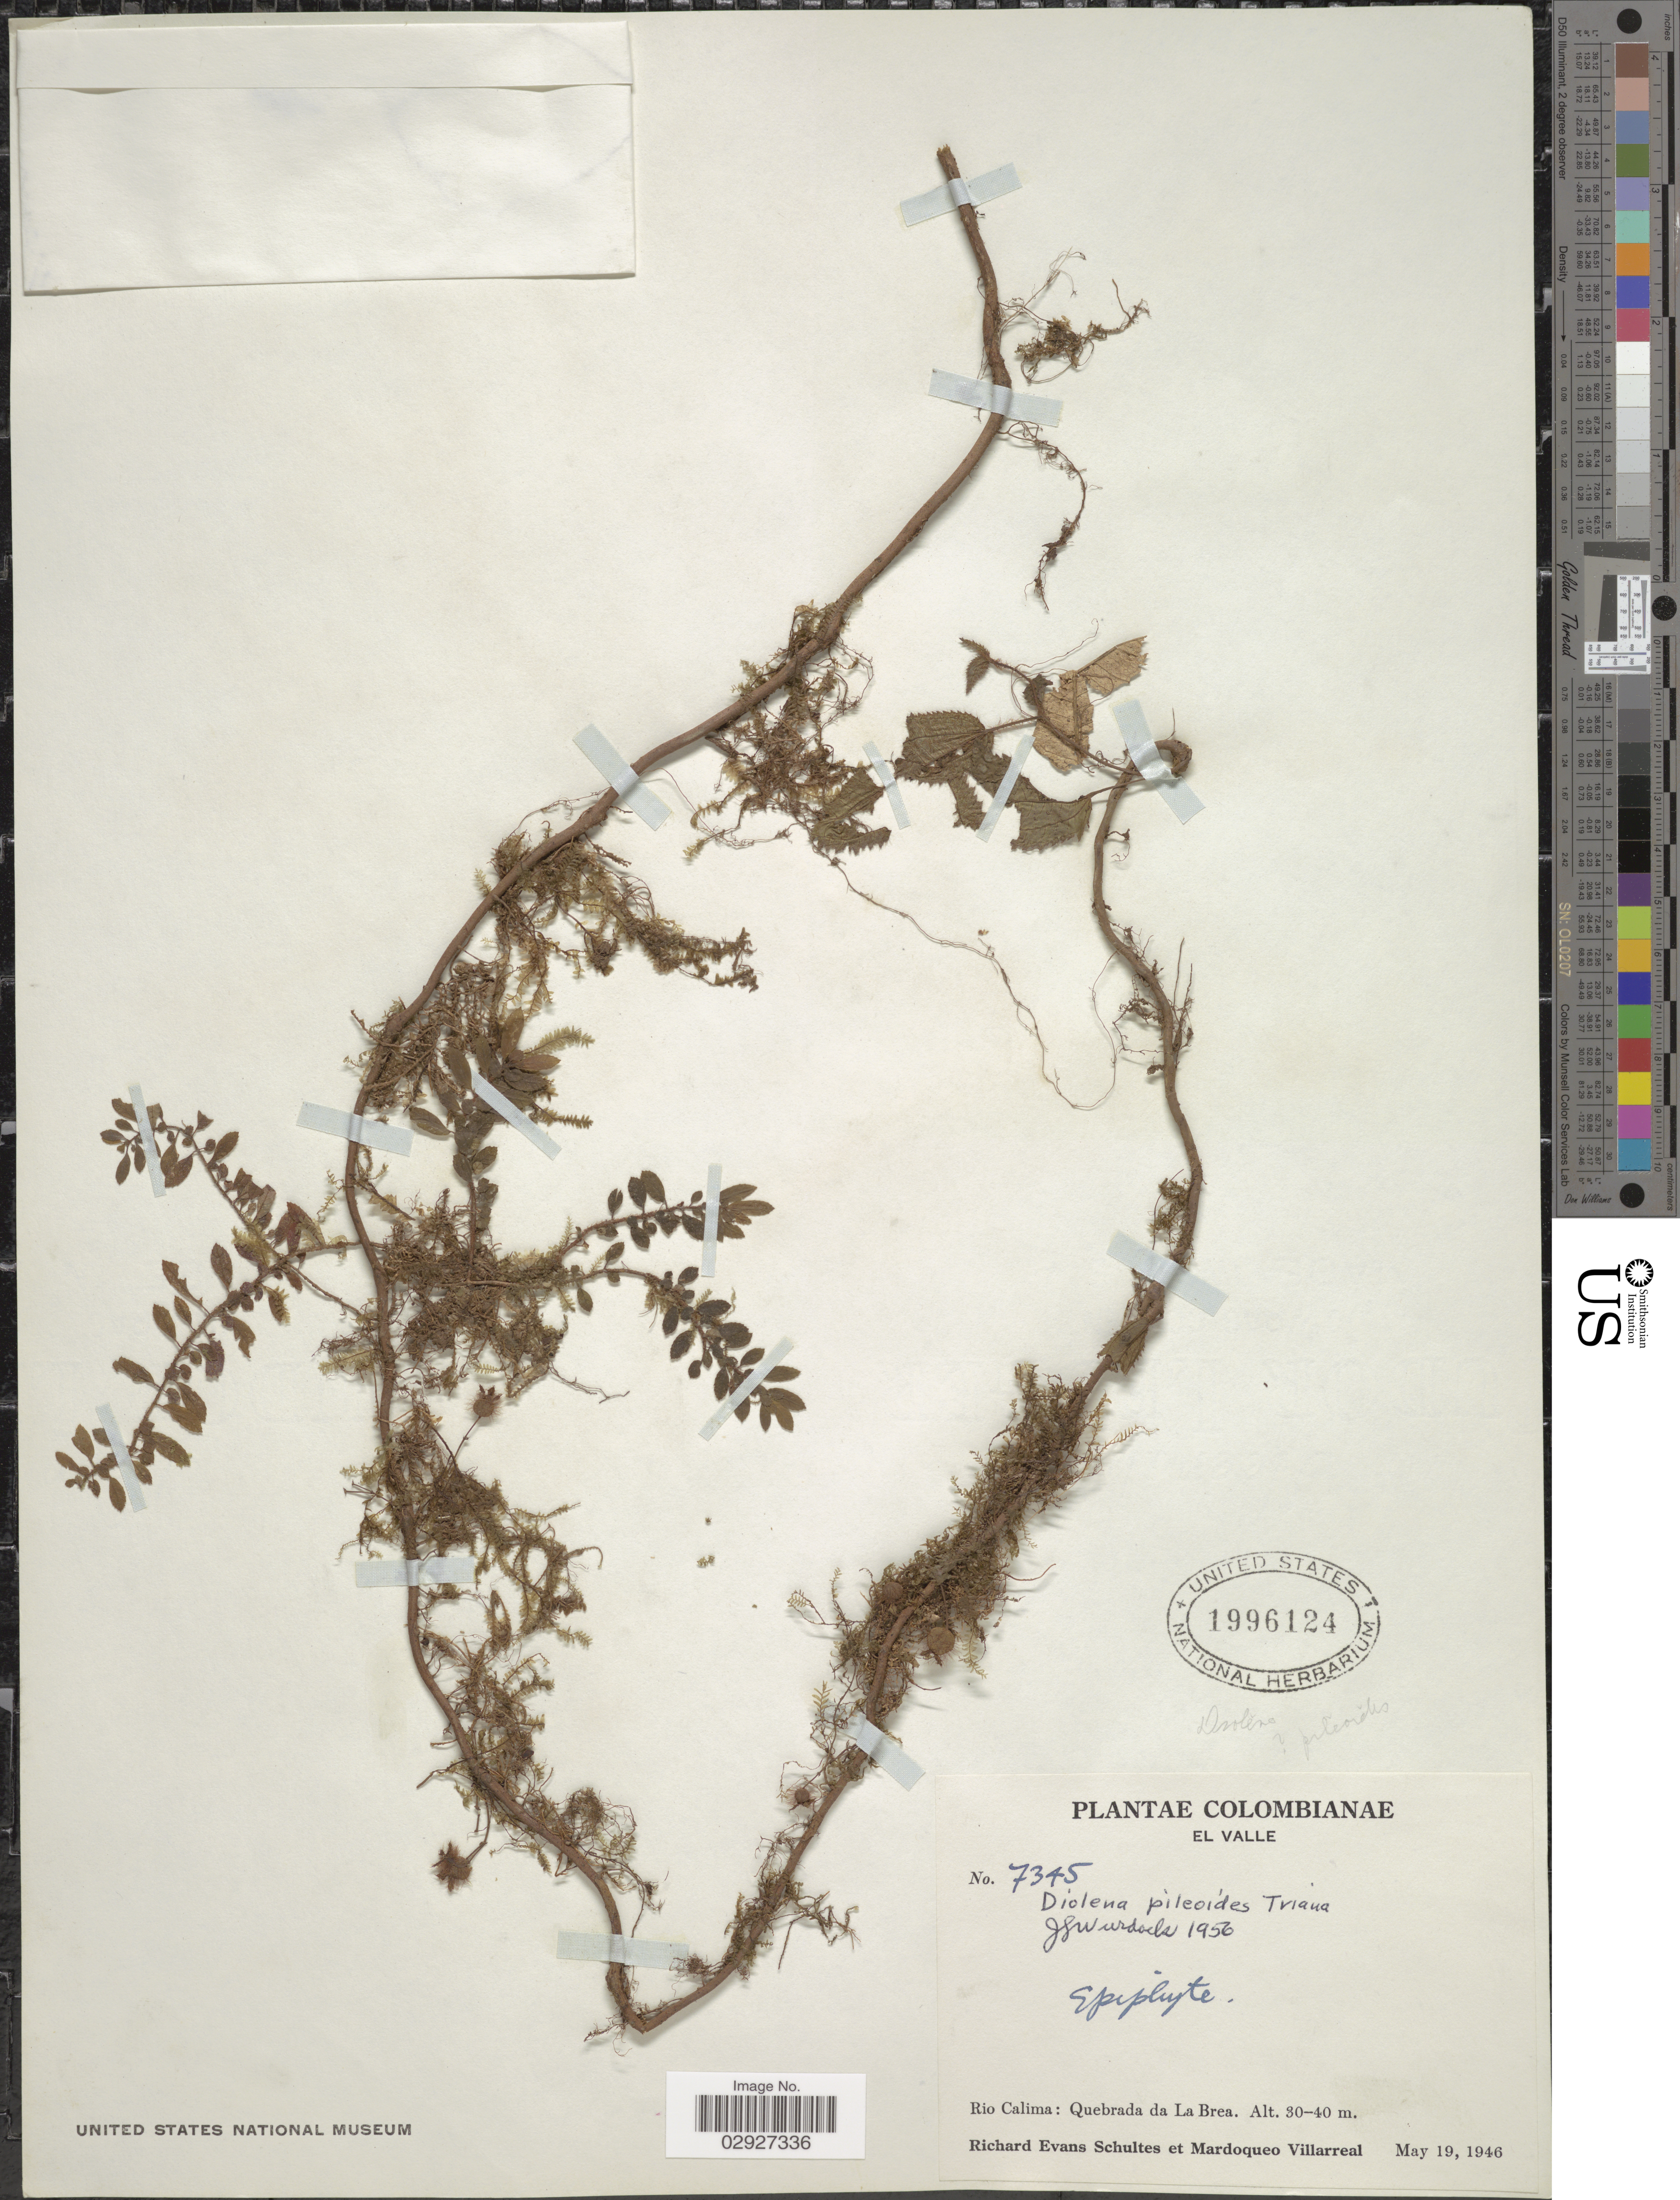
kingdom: Plantae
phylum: Tracheophyta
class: Magnoliopsida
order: Myrtales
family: Melastomataceae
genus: Triolena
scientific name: Triolena pileoides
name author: (Triana) Wurdack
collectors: R. E. Schultes & M. Villarreal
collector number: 7345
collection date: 1946-05-19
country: Colombia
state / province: Valle del Cauca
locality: El Valle, Rio Calima: Quebrada da La Brea.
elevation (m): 30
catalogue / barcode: US 1996124